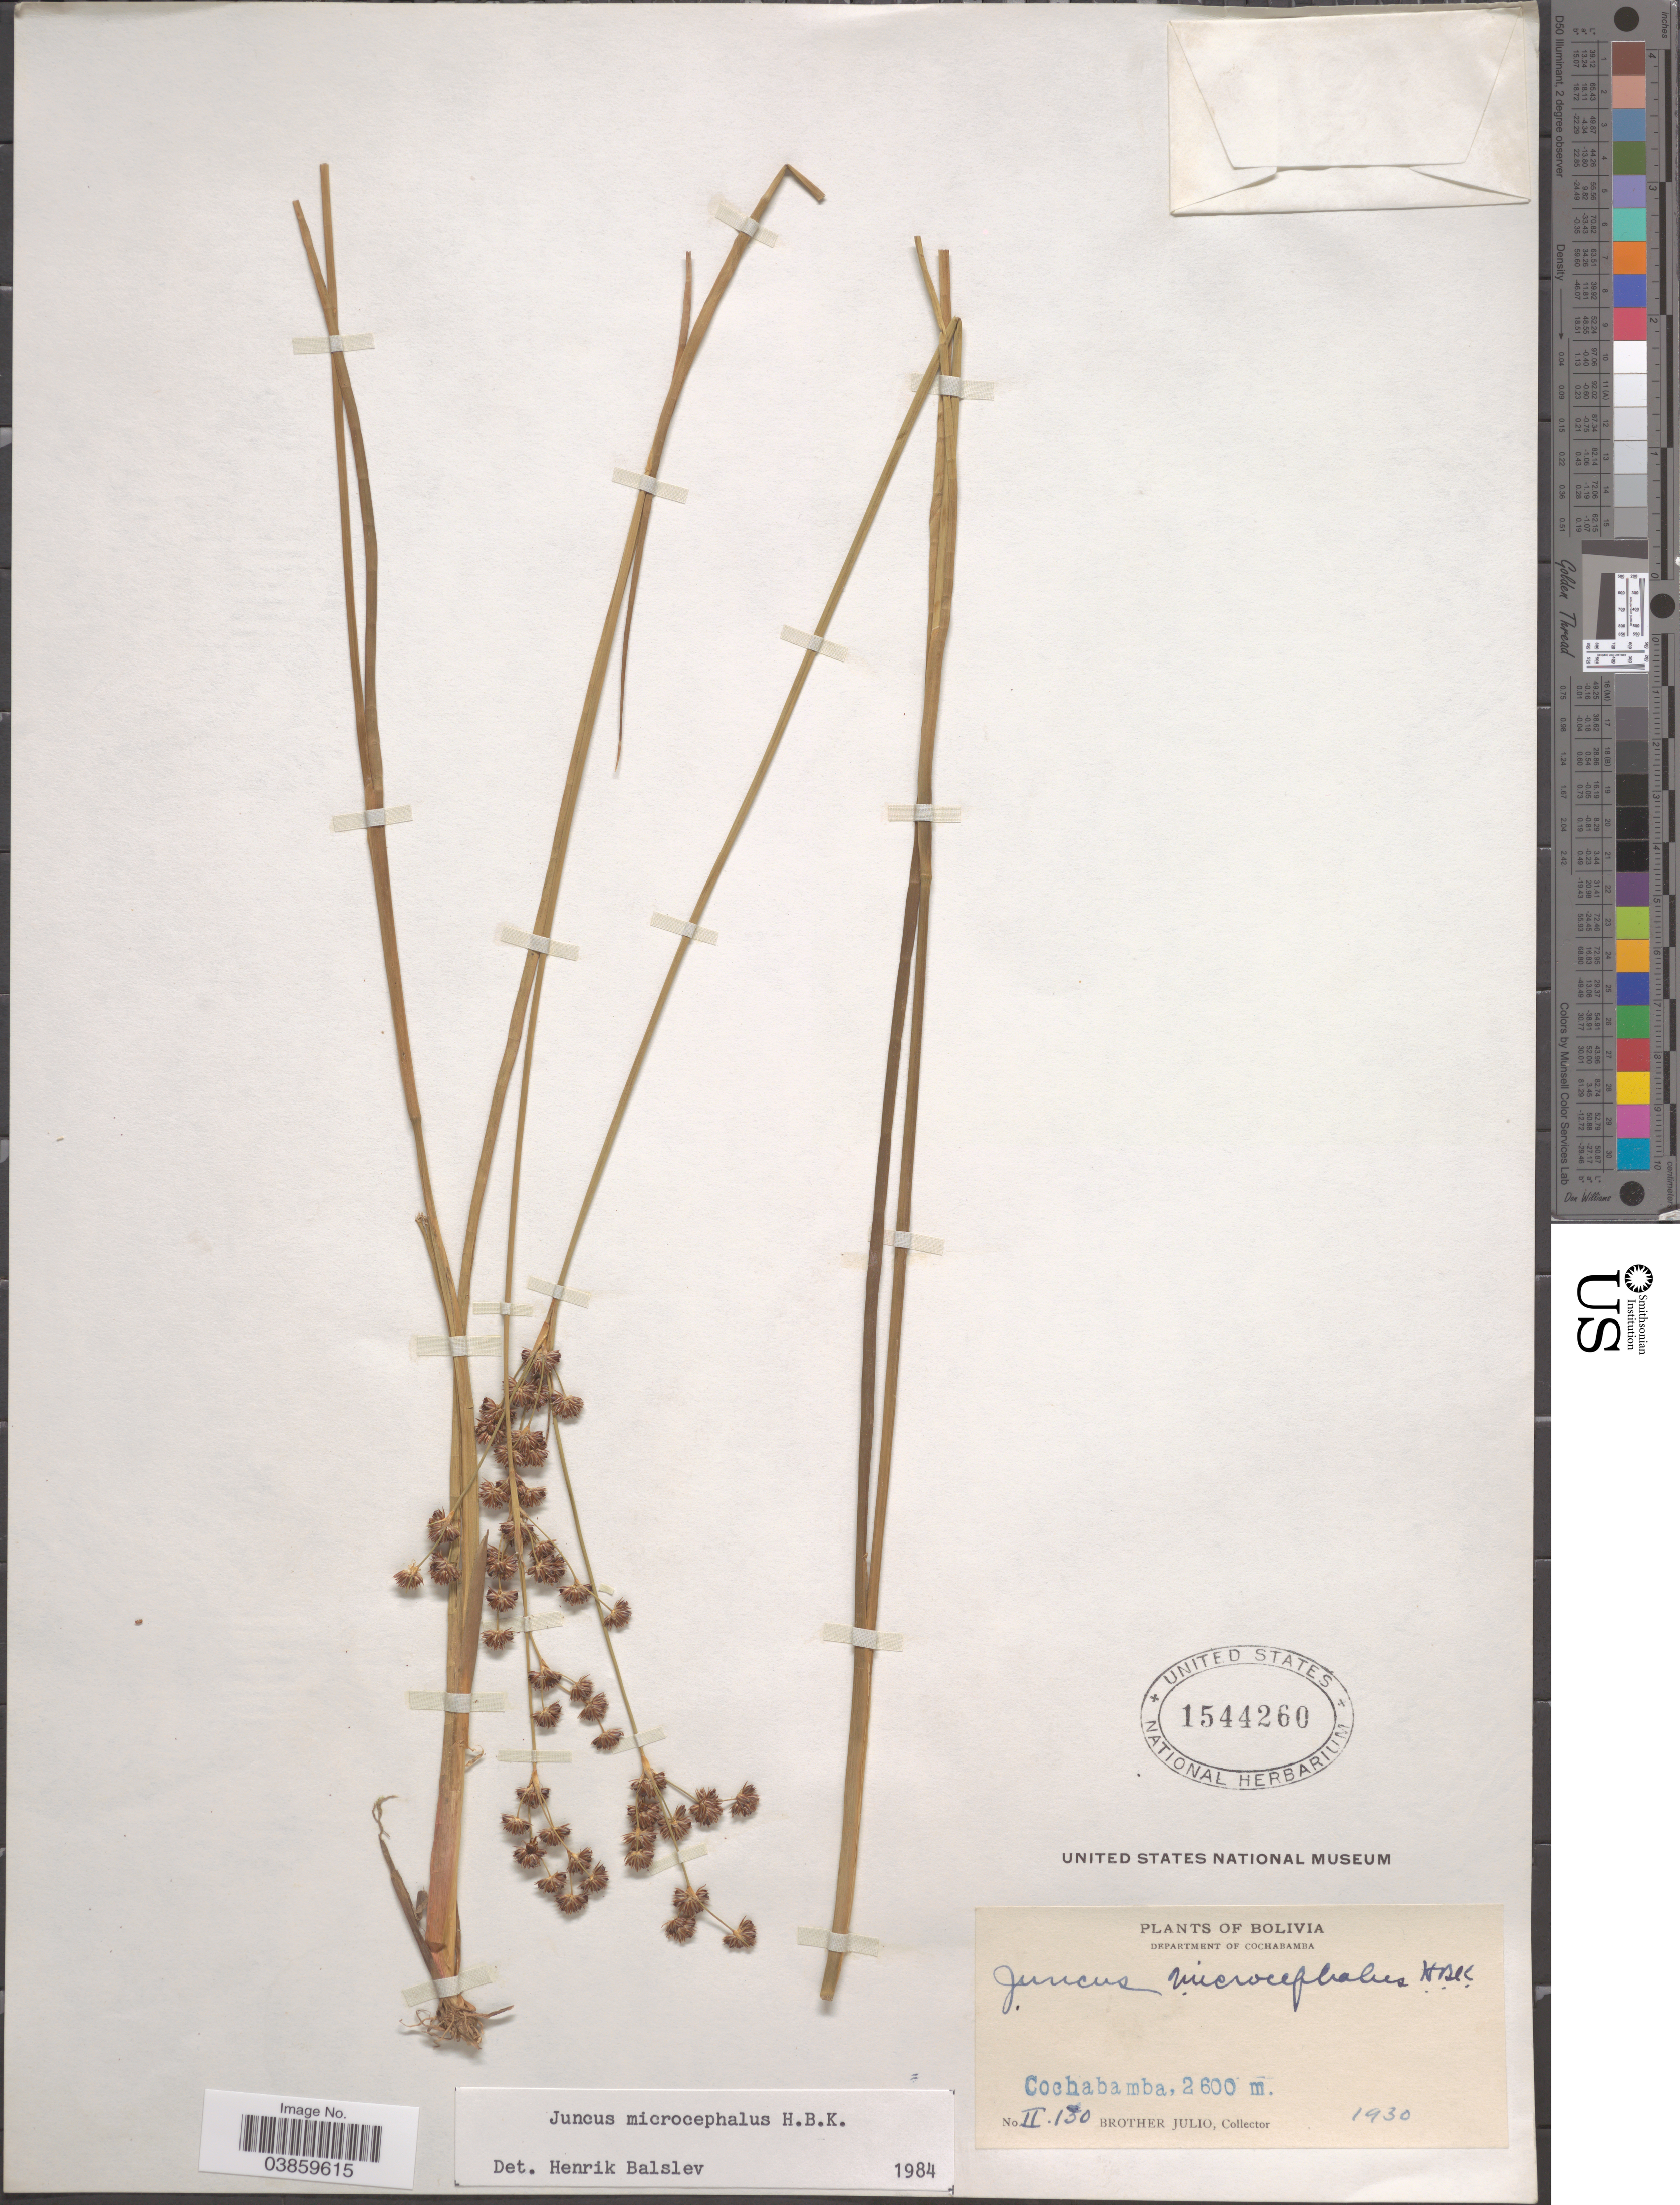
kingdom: Plantae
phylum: Tracheophyta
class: Liliopsida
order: Poales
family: Juncaceae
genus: Juncus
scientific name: Juncus microcephalus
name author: Kunth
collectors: Bro. Julio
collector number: II130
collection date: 1930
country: Bolivia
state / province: Cochabamba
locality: Department of Cochabamba. Cochabamba.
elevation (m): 2600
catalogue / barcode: US 1544260